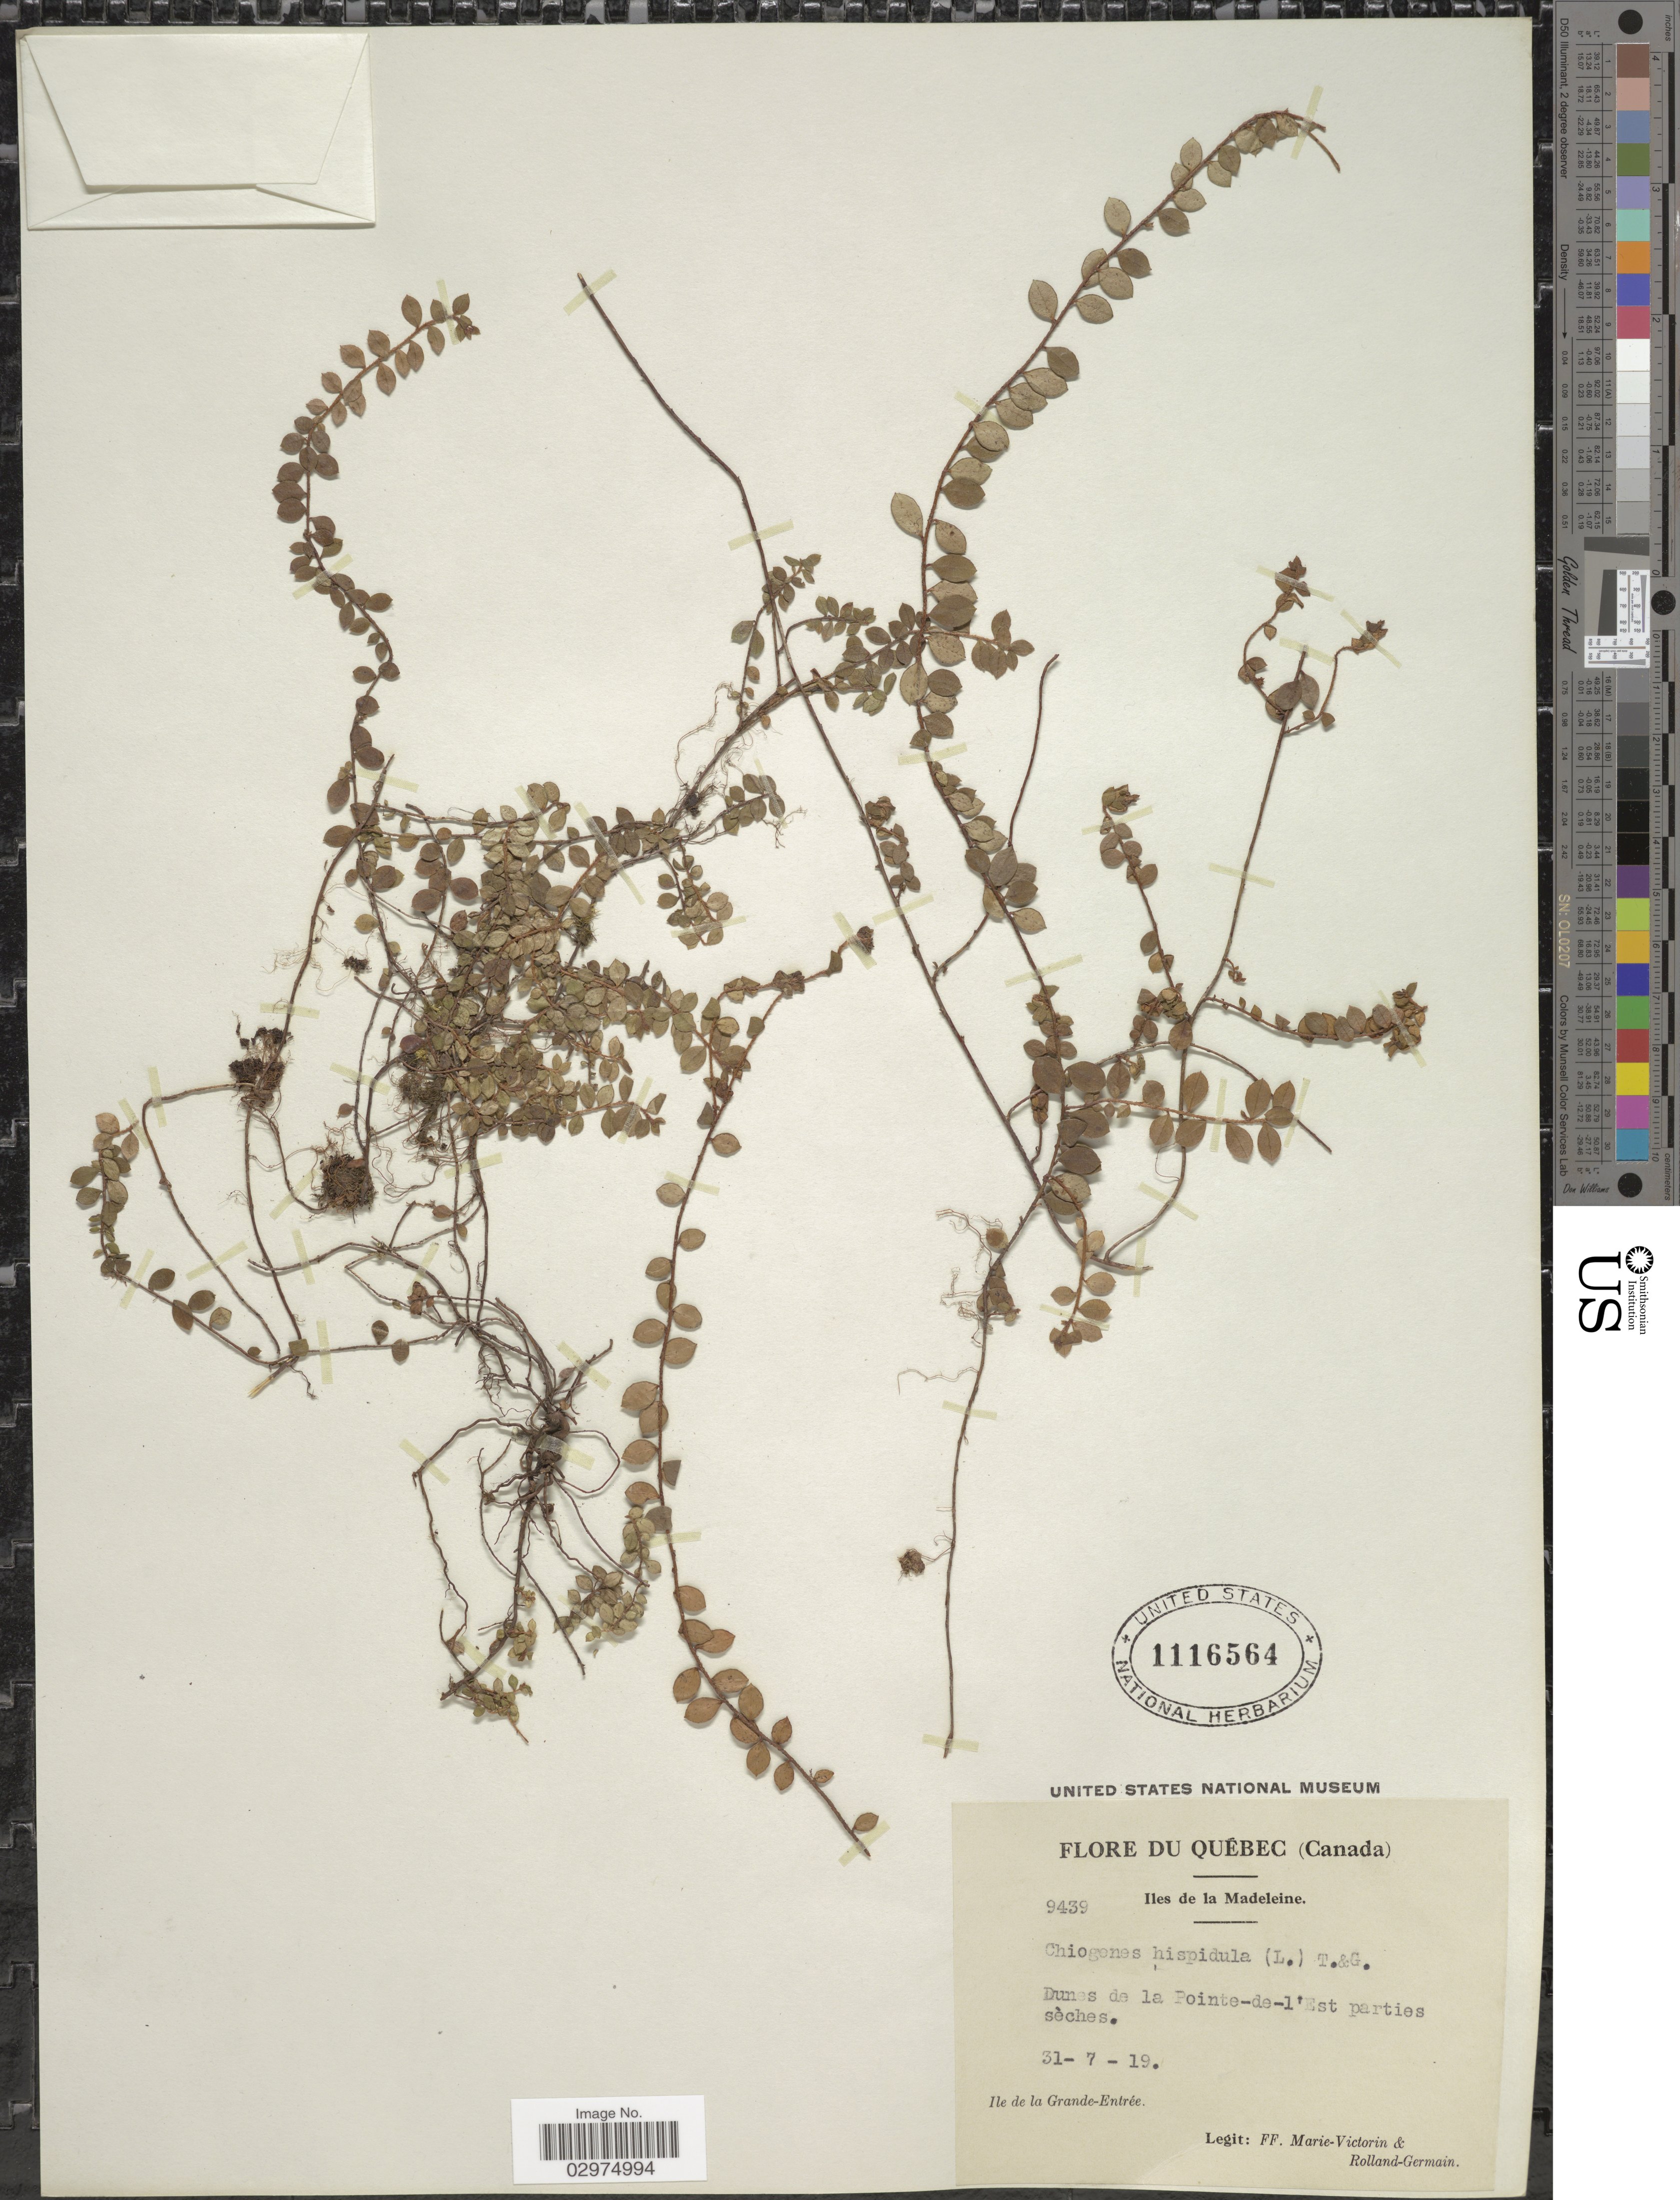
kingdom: Plantae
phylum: Tracheophyta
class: Magnoliopsida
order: Ericales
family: Ericaceae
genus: Gaultheria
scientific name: Gaultheria hispidula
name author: (L.) Muhl. ex Bigelow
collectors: F. Marie-Victorin & Rolland-Germain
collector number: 9439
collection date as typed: Transcribed d/m/y: 31/7/19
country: Canada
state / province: Quebec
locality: Iles de la Madeleine. Dunes de la Pointe-de-l'Est parties sèches.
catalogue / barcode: US 1116564